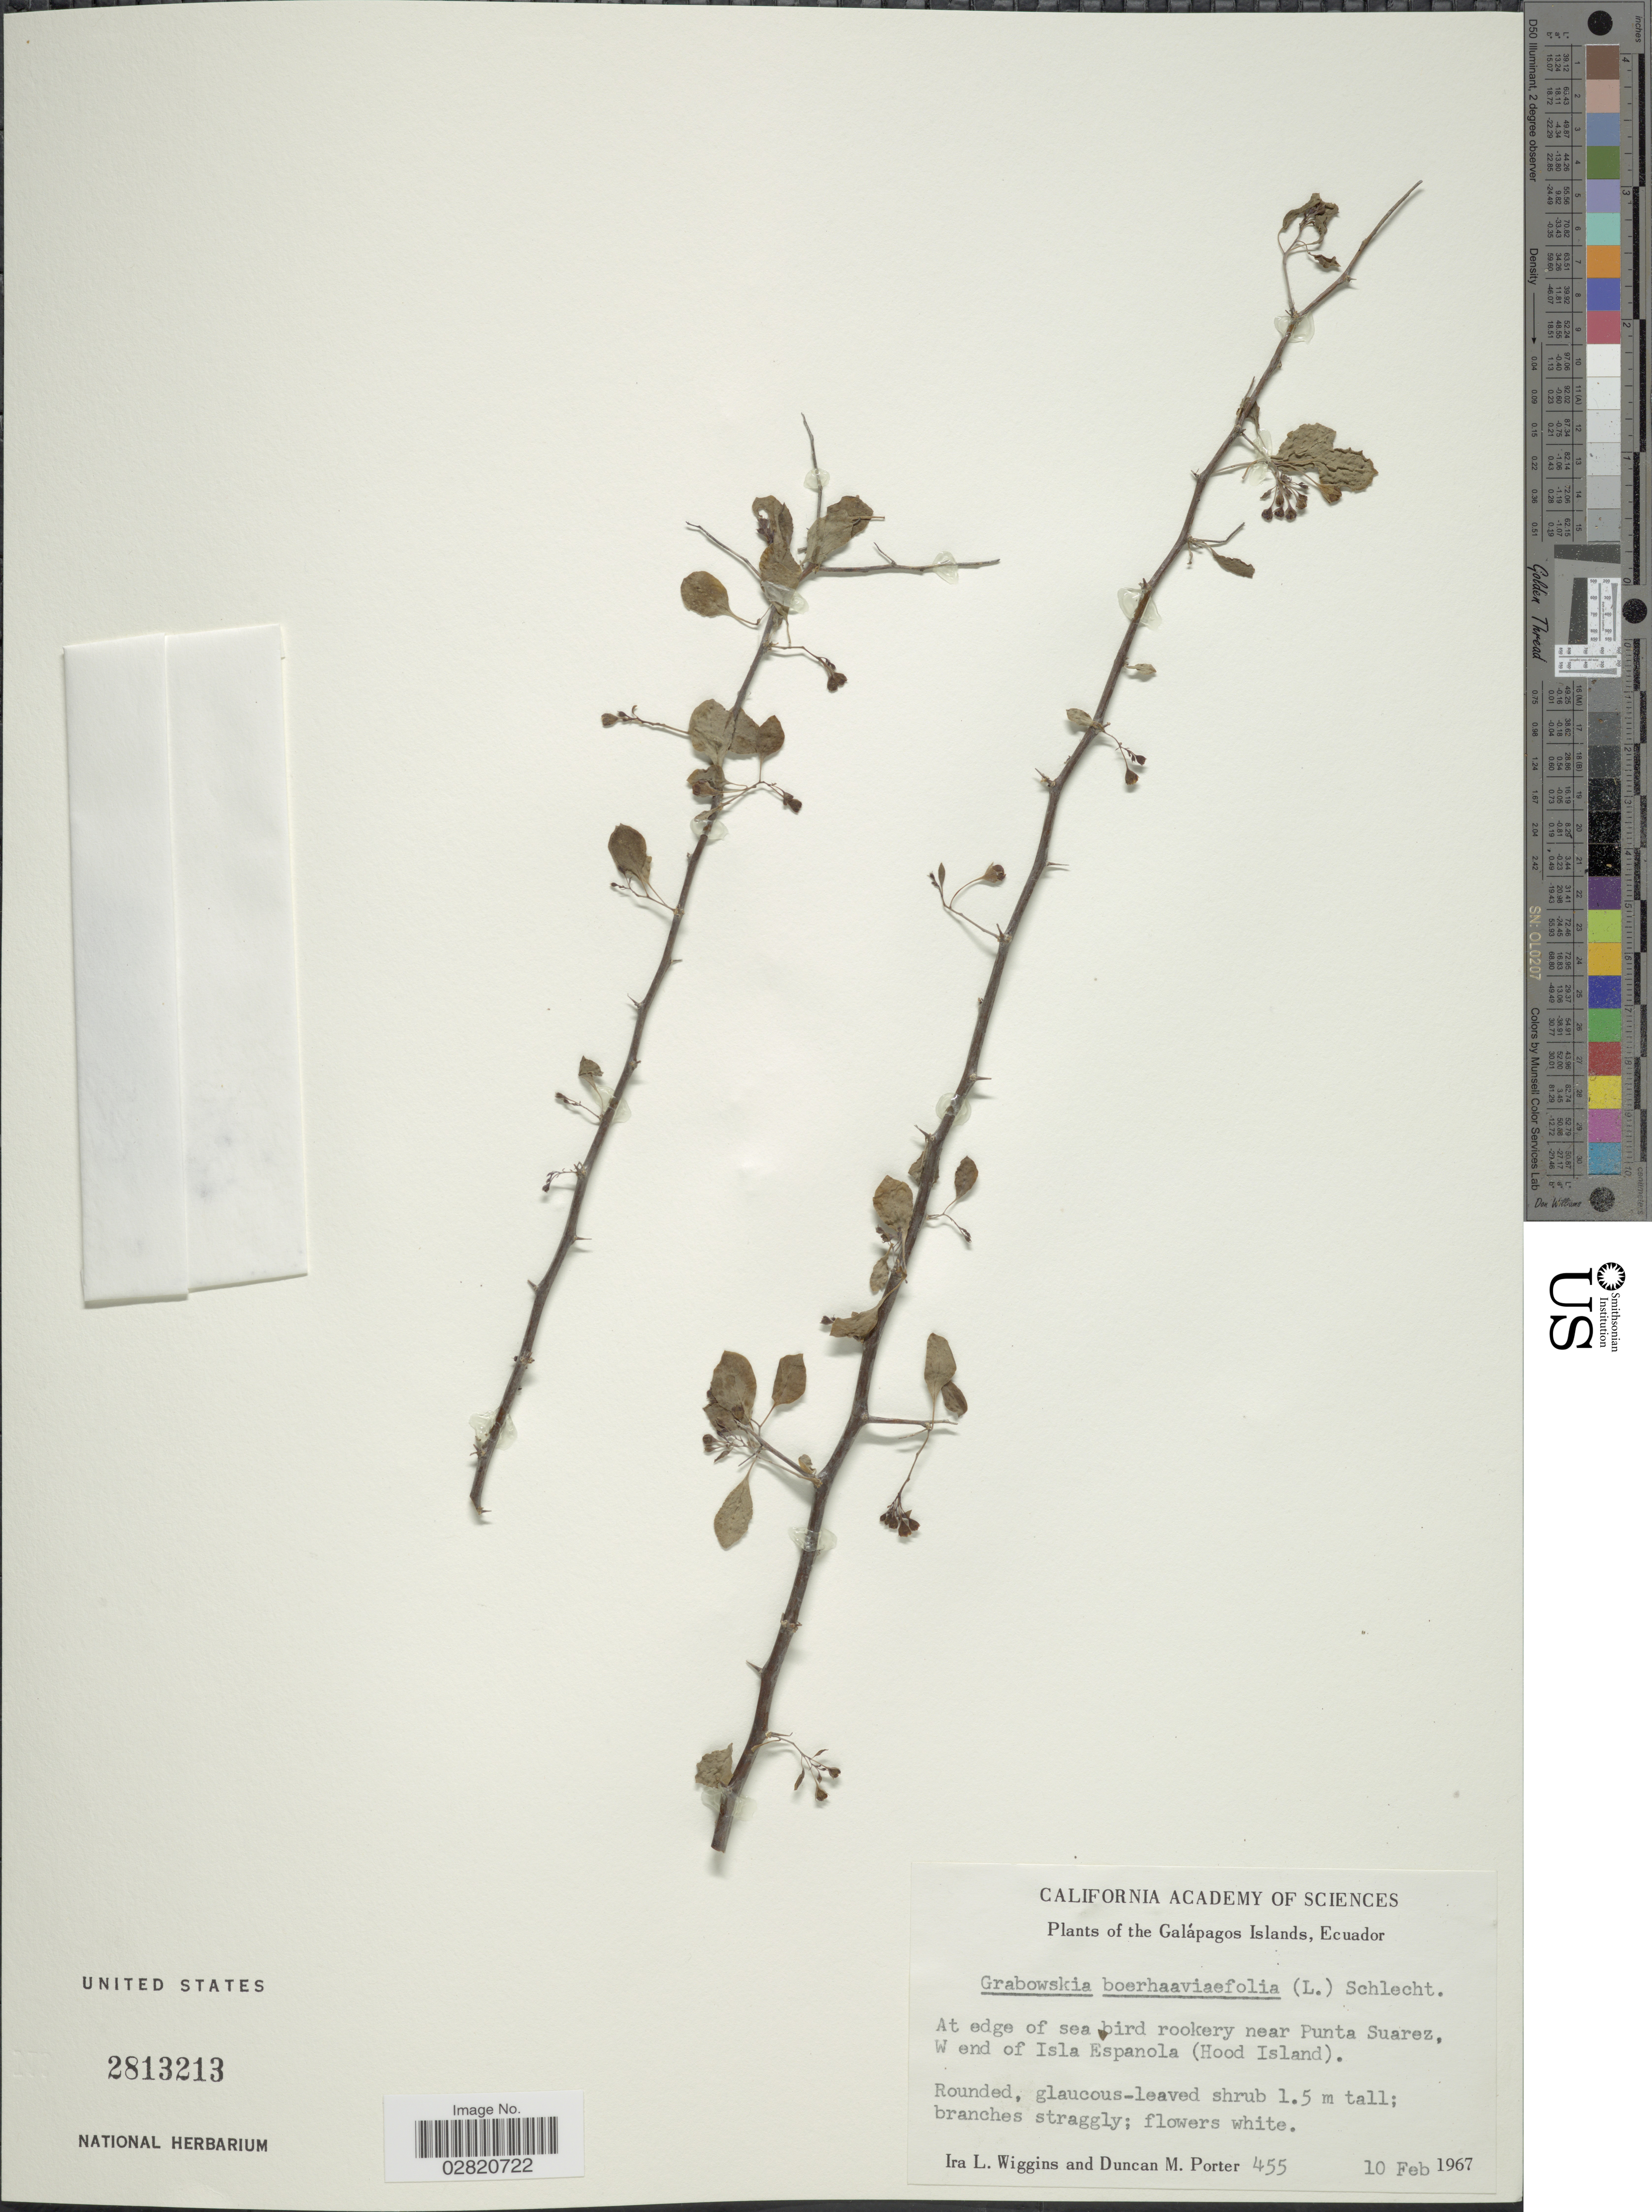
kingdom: Plantae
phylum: Tracheophyta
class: Magnoliopsida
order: Solanales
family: Solanaceae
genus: Grabowskia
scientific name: Grabowskia boerhaaviifolia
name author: Schltdl.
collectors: I. L. Wiggins & D. M. Porter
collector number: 455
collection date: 1967-02-10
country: Ecuador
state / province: Colón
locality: The Galápagos Islands. Near tip of Punta Suarez, Isla Espanola (Hood Island).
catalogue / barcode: US 2813213